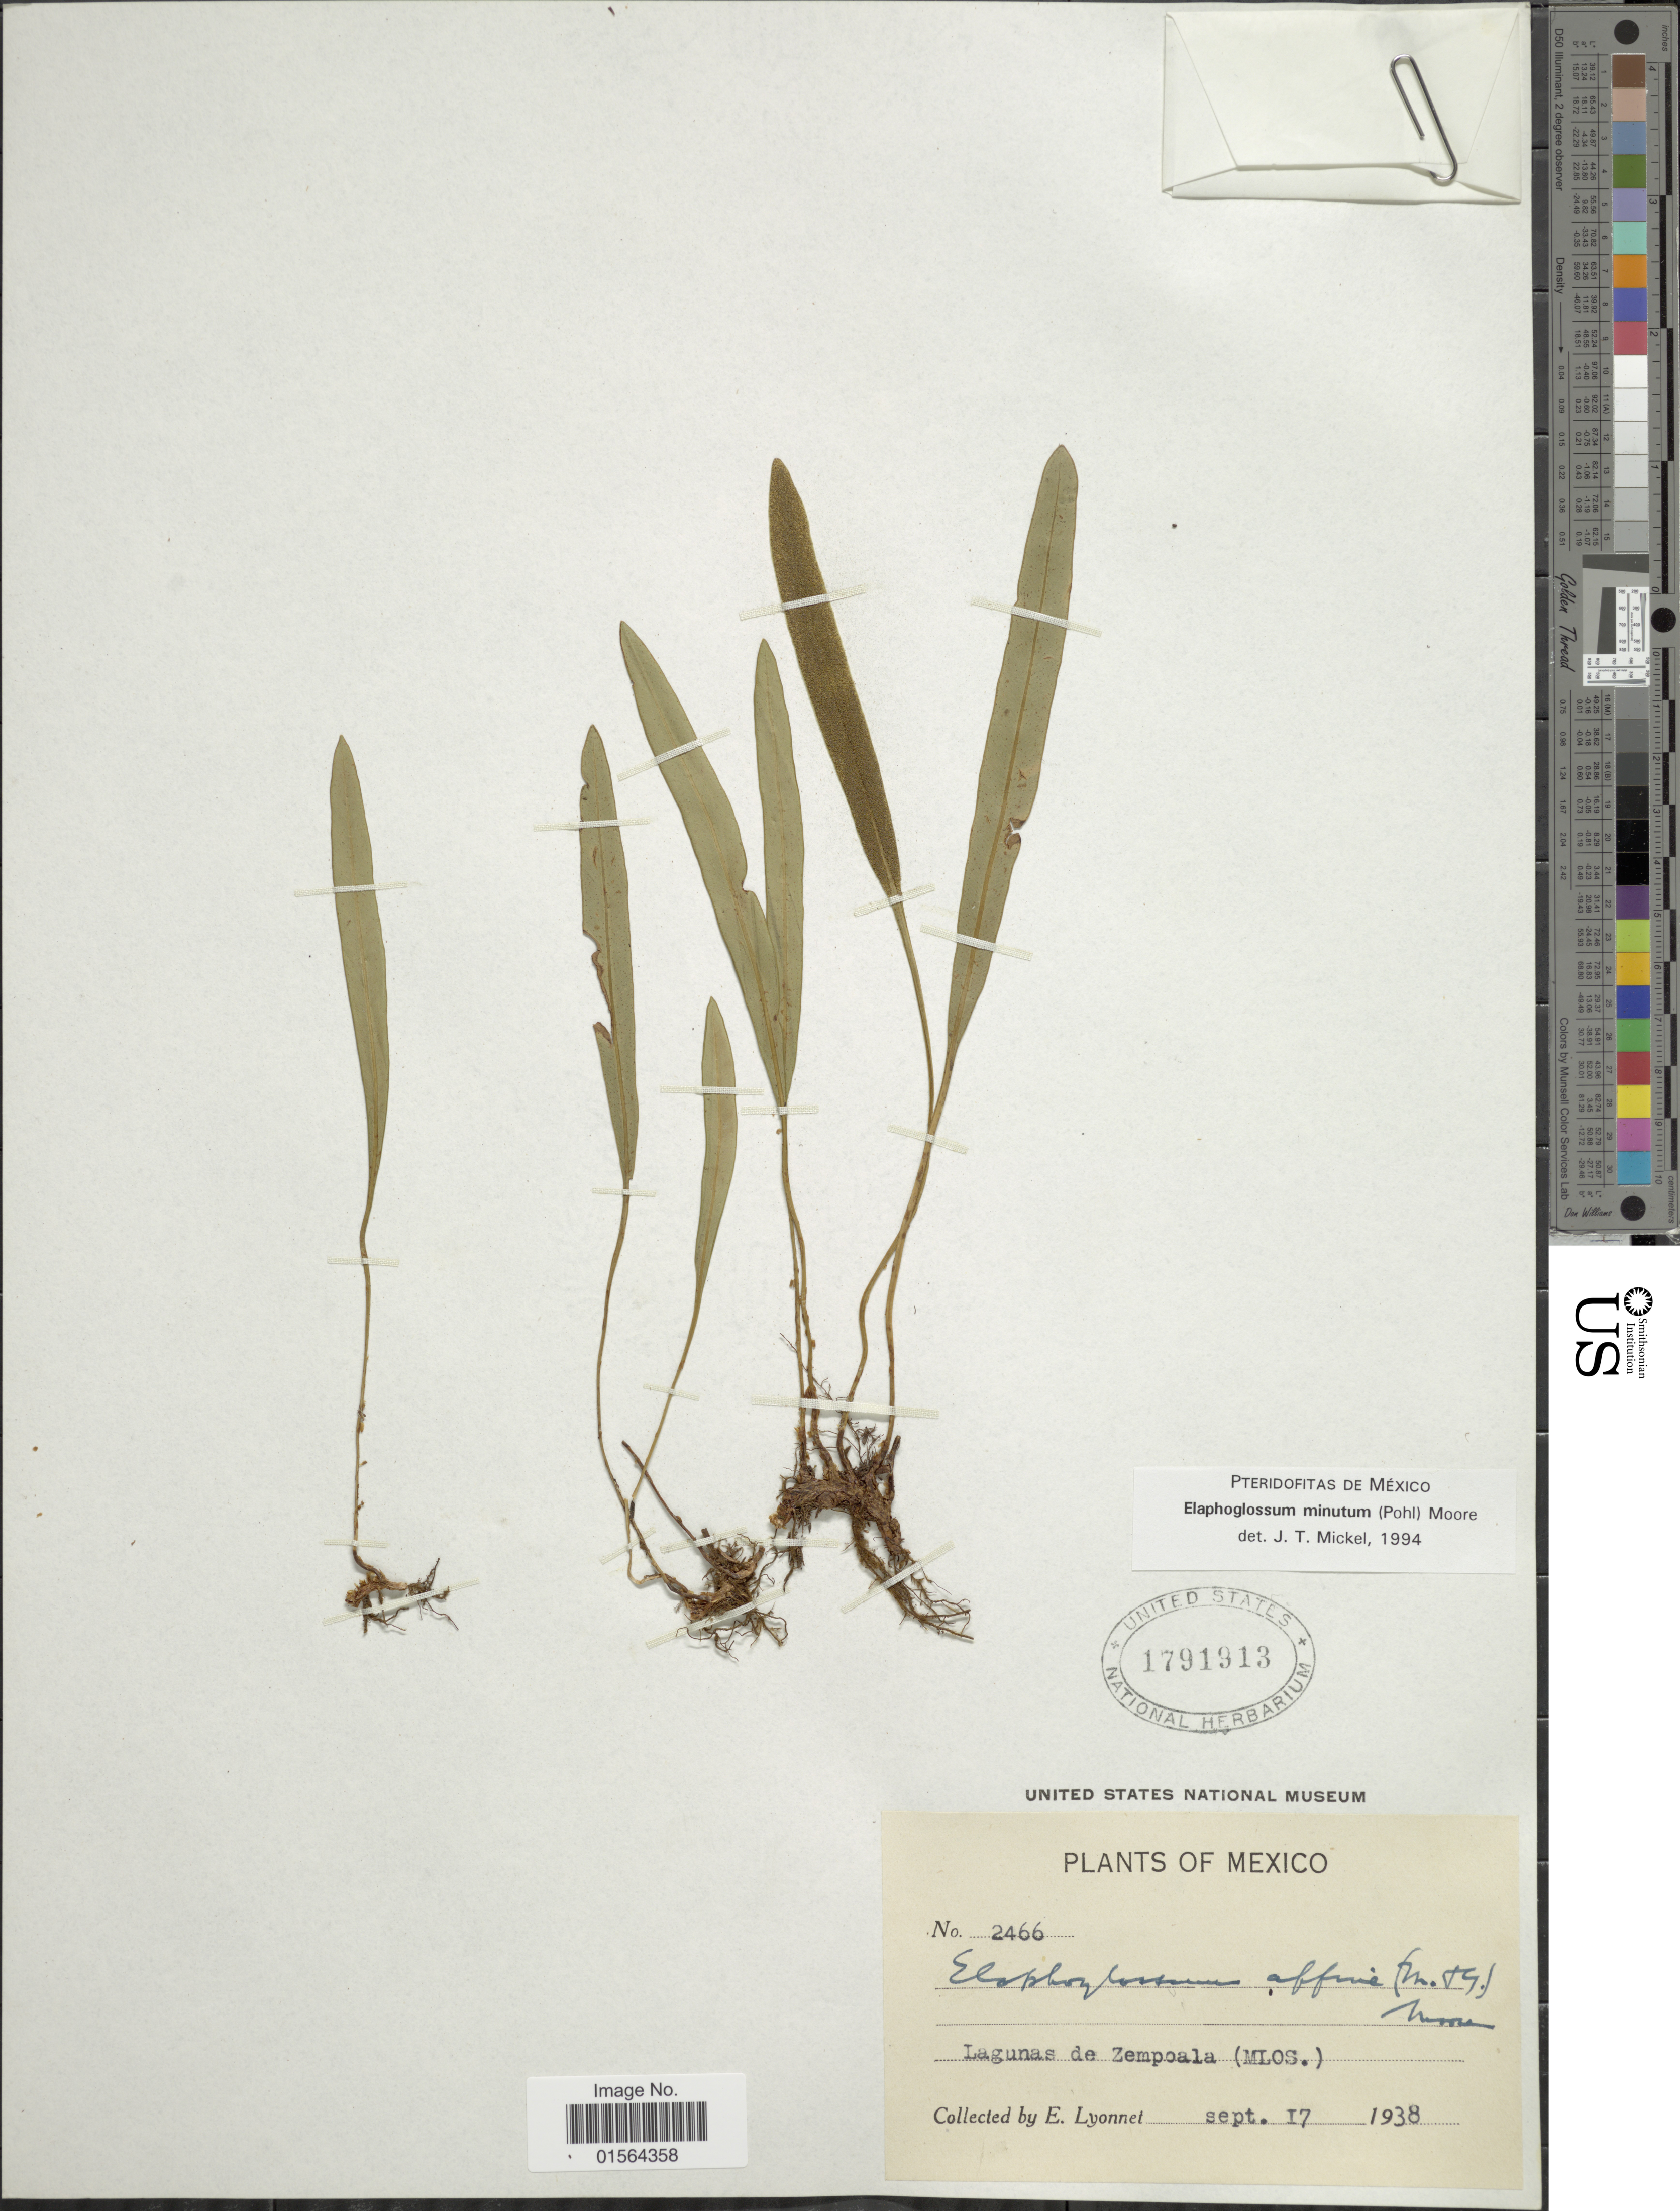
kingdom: Plantae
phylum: Tracheophyta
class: Polypodiopsida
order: Polypodiales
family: Dryopteridaceae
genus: Elaphoglossum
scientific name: Elaphoglossum minutum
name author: (Pohl ex Fée) T. Moore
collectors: E. Lyonnet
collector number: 2466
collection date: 1938-09-17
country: Mexico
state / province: Morelos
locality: Lagunas de Zempoala (Mlos.)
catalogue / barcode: US 1791913